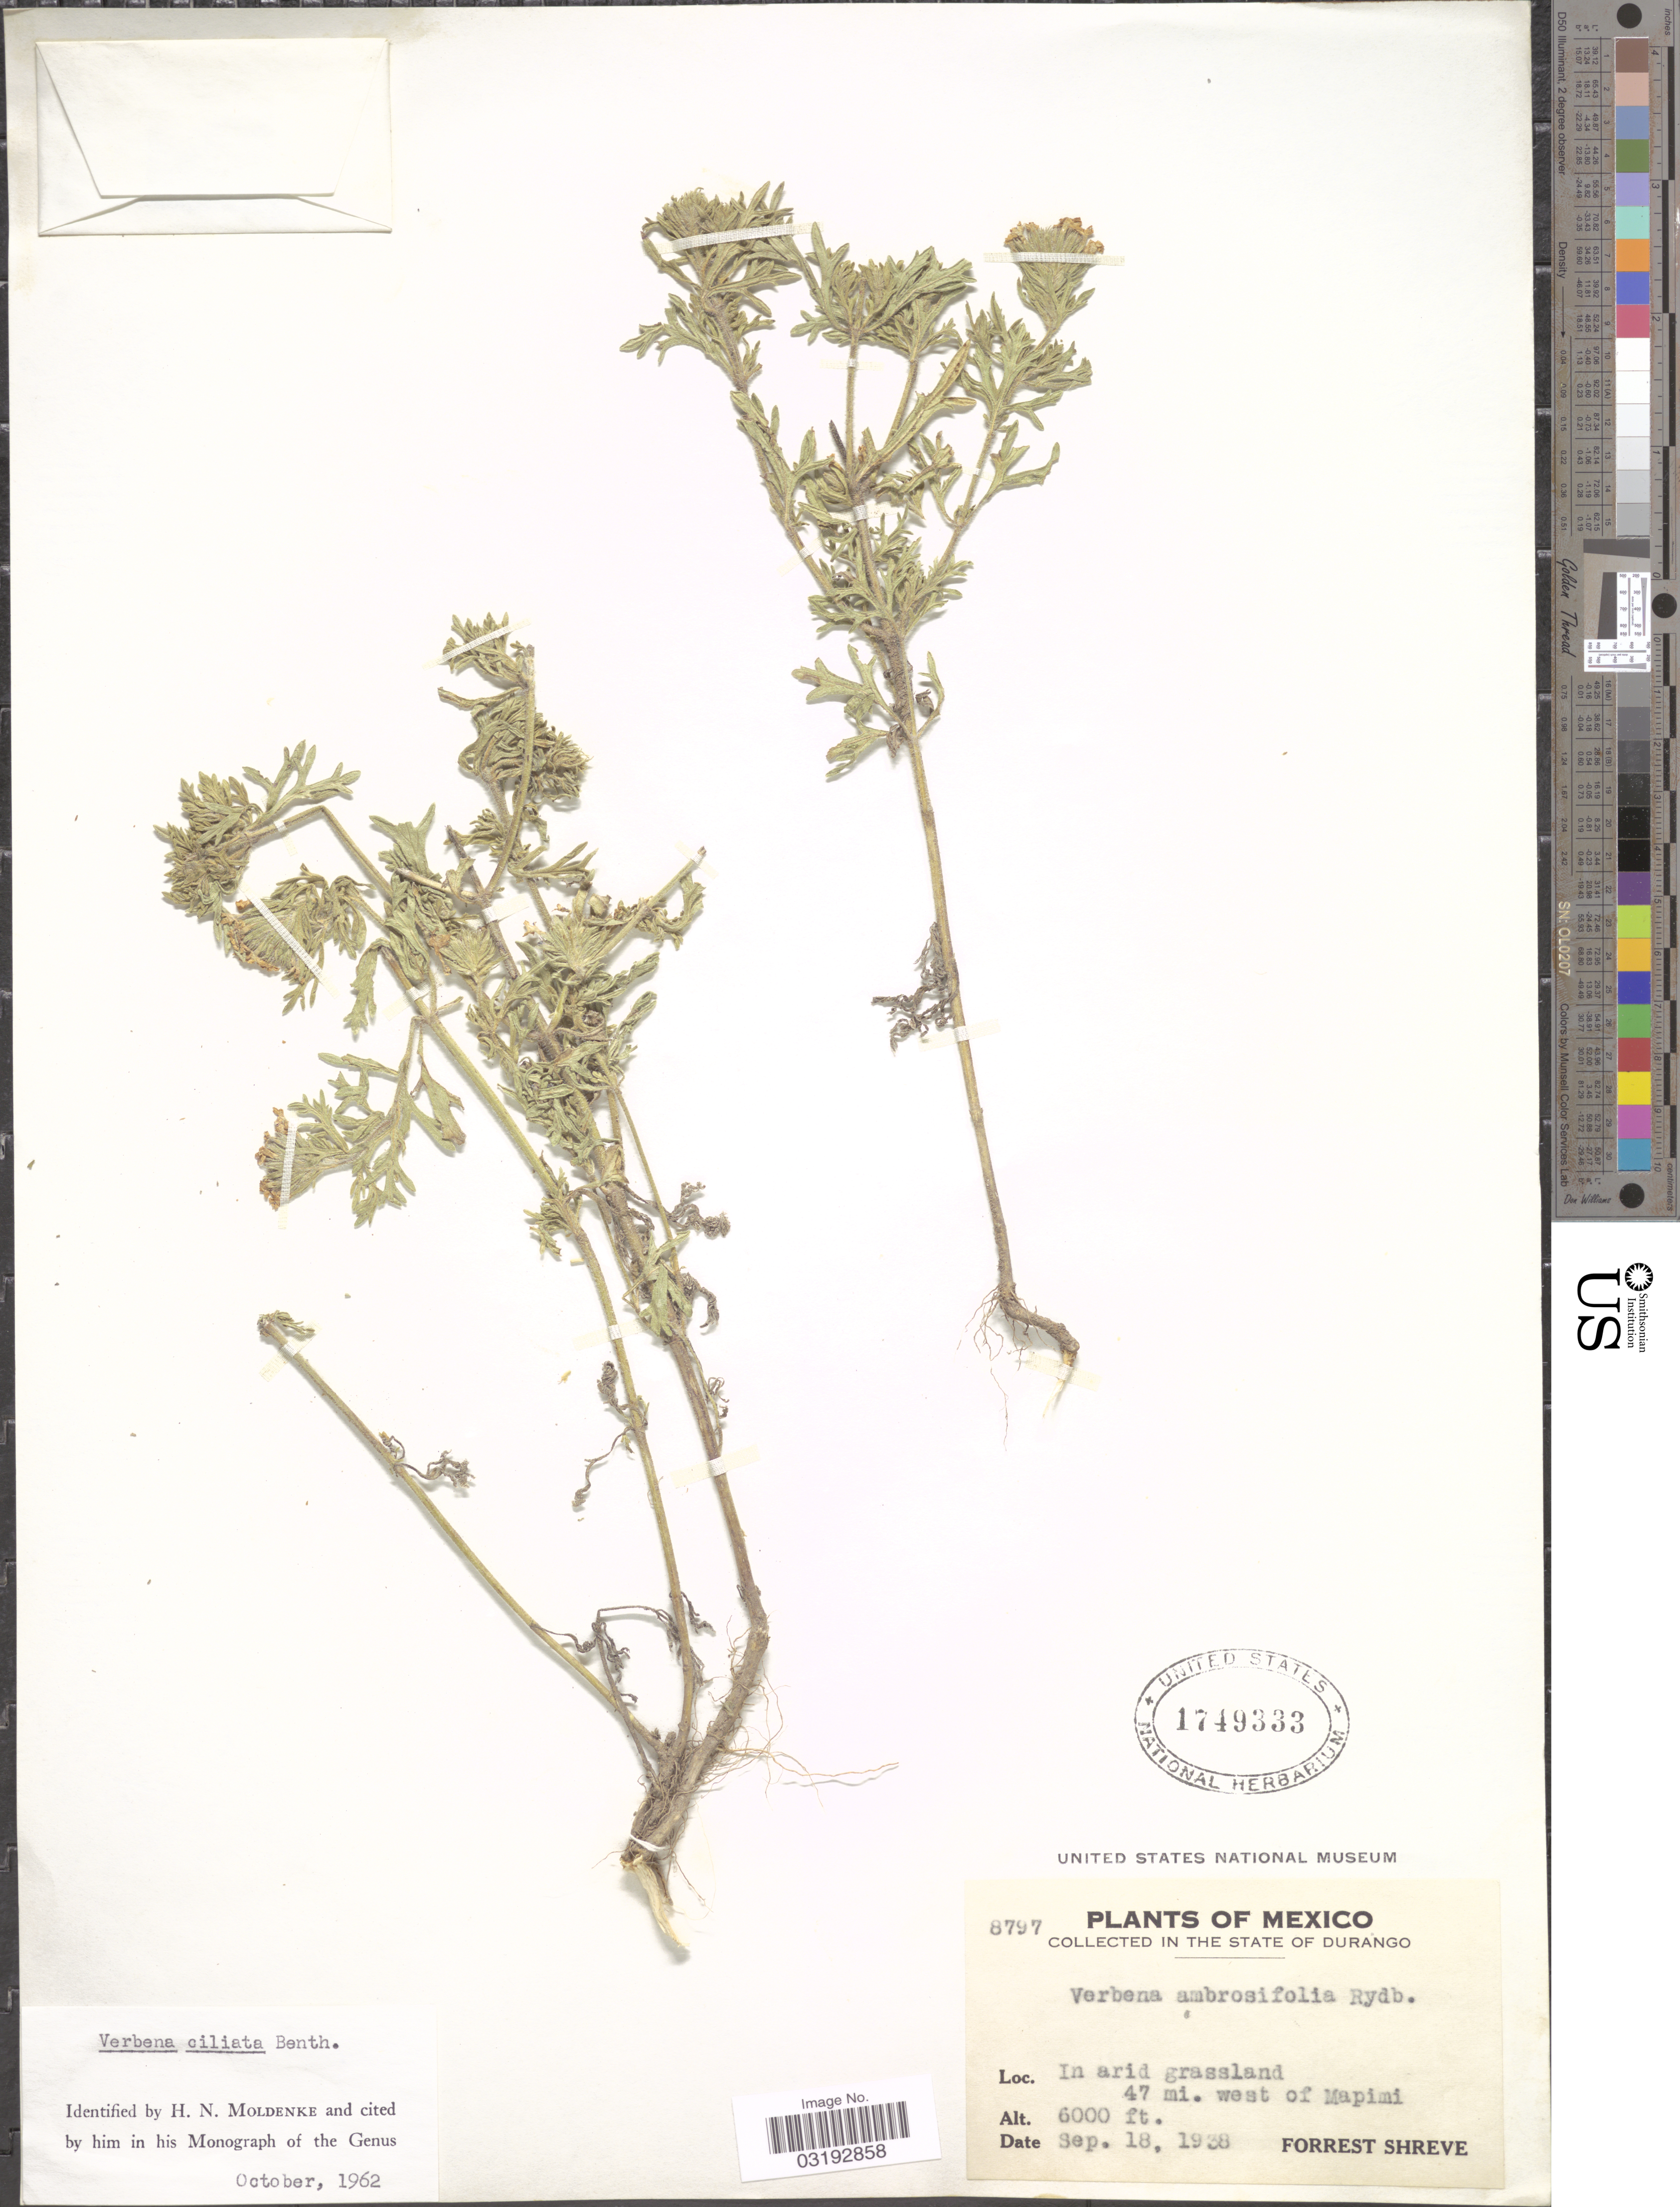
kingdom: Plantae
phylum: Tracheophyta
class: Magnoliopsida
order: Lamiales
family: Verbenaceae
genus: Verbena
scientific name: Verbena ciliata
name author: Benth.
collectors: F. Shreve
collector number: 8797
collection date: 1938-09-18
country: Mexico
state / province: Durango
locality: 47 mi. west of Mapimi.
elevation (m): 1829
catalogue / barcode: US 1749333